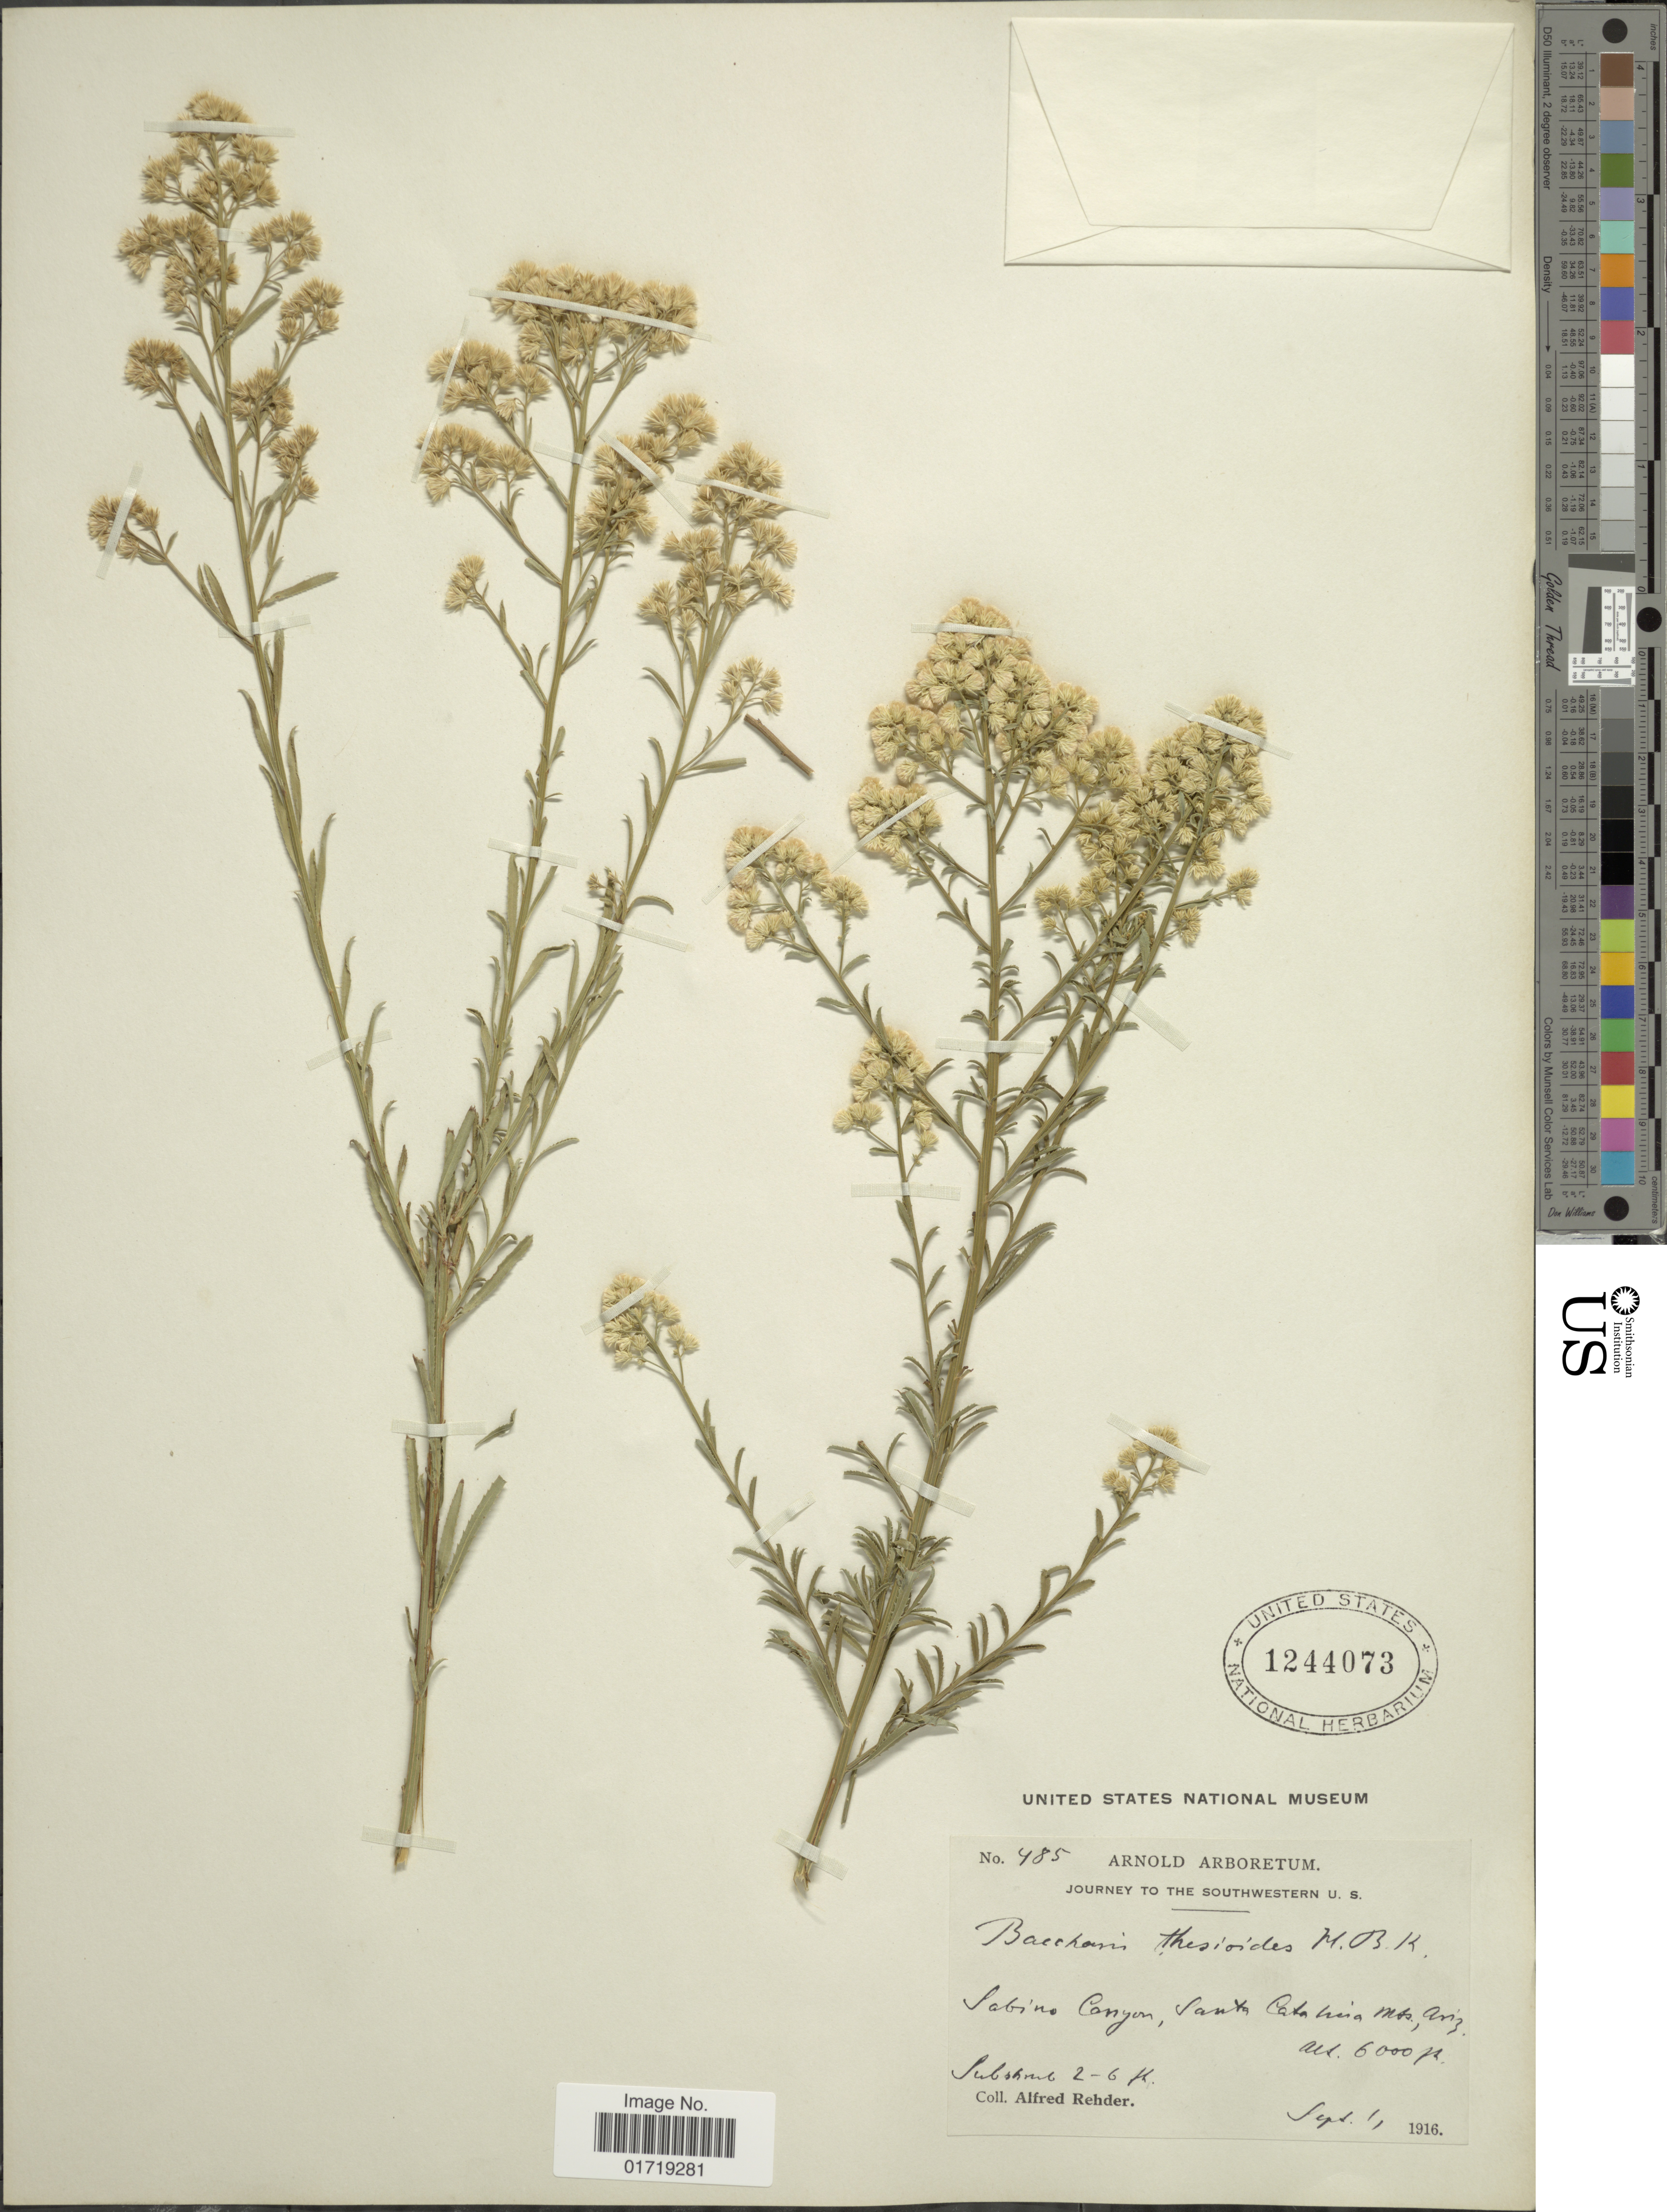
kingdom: Plantae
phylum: Tracheophyta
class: Magnoliopsida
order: Asterales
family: Asteraceae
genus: Baccharis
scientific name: Baccharis thesioides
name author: Kunth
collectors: A. Rehder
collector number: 485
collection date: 1916-09-01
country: United States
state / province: Arizona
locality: Journey to the Southwestern U. S., Sabino Canyon, Santa Catalina Mts., Ariz.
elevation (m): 1829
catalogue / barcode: US 1244073